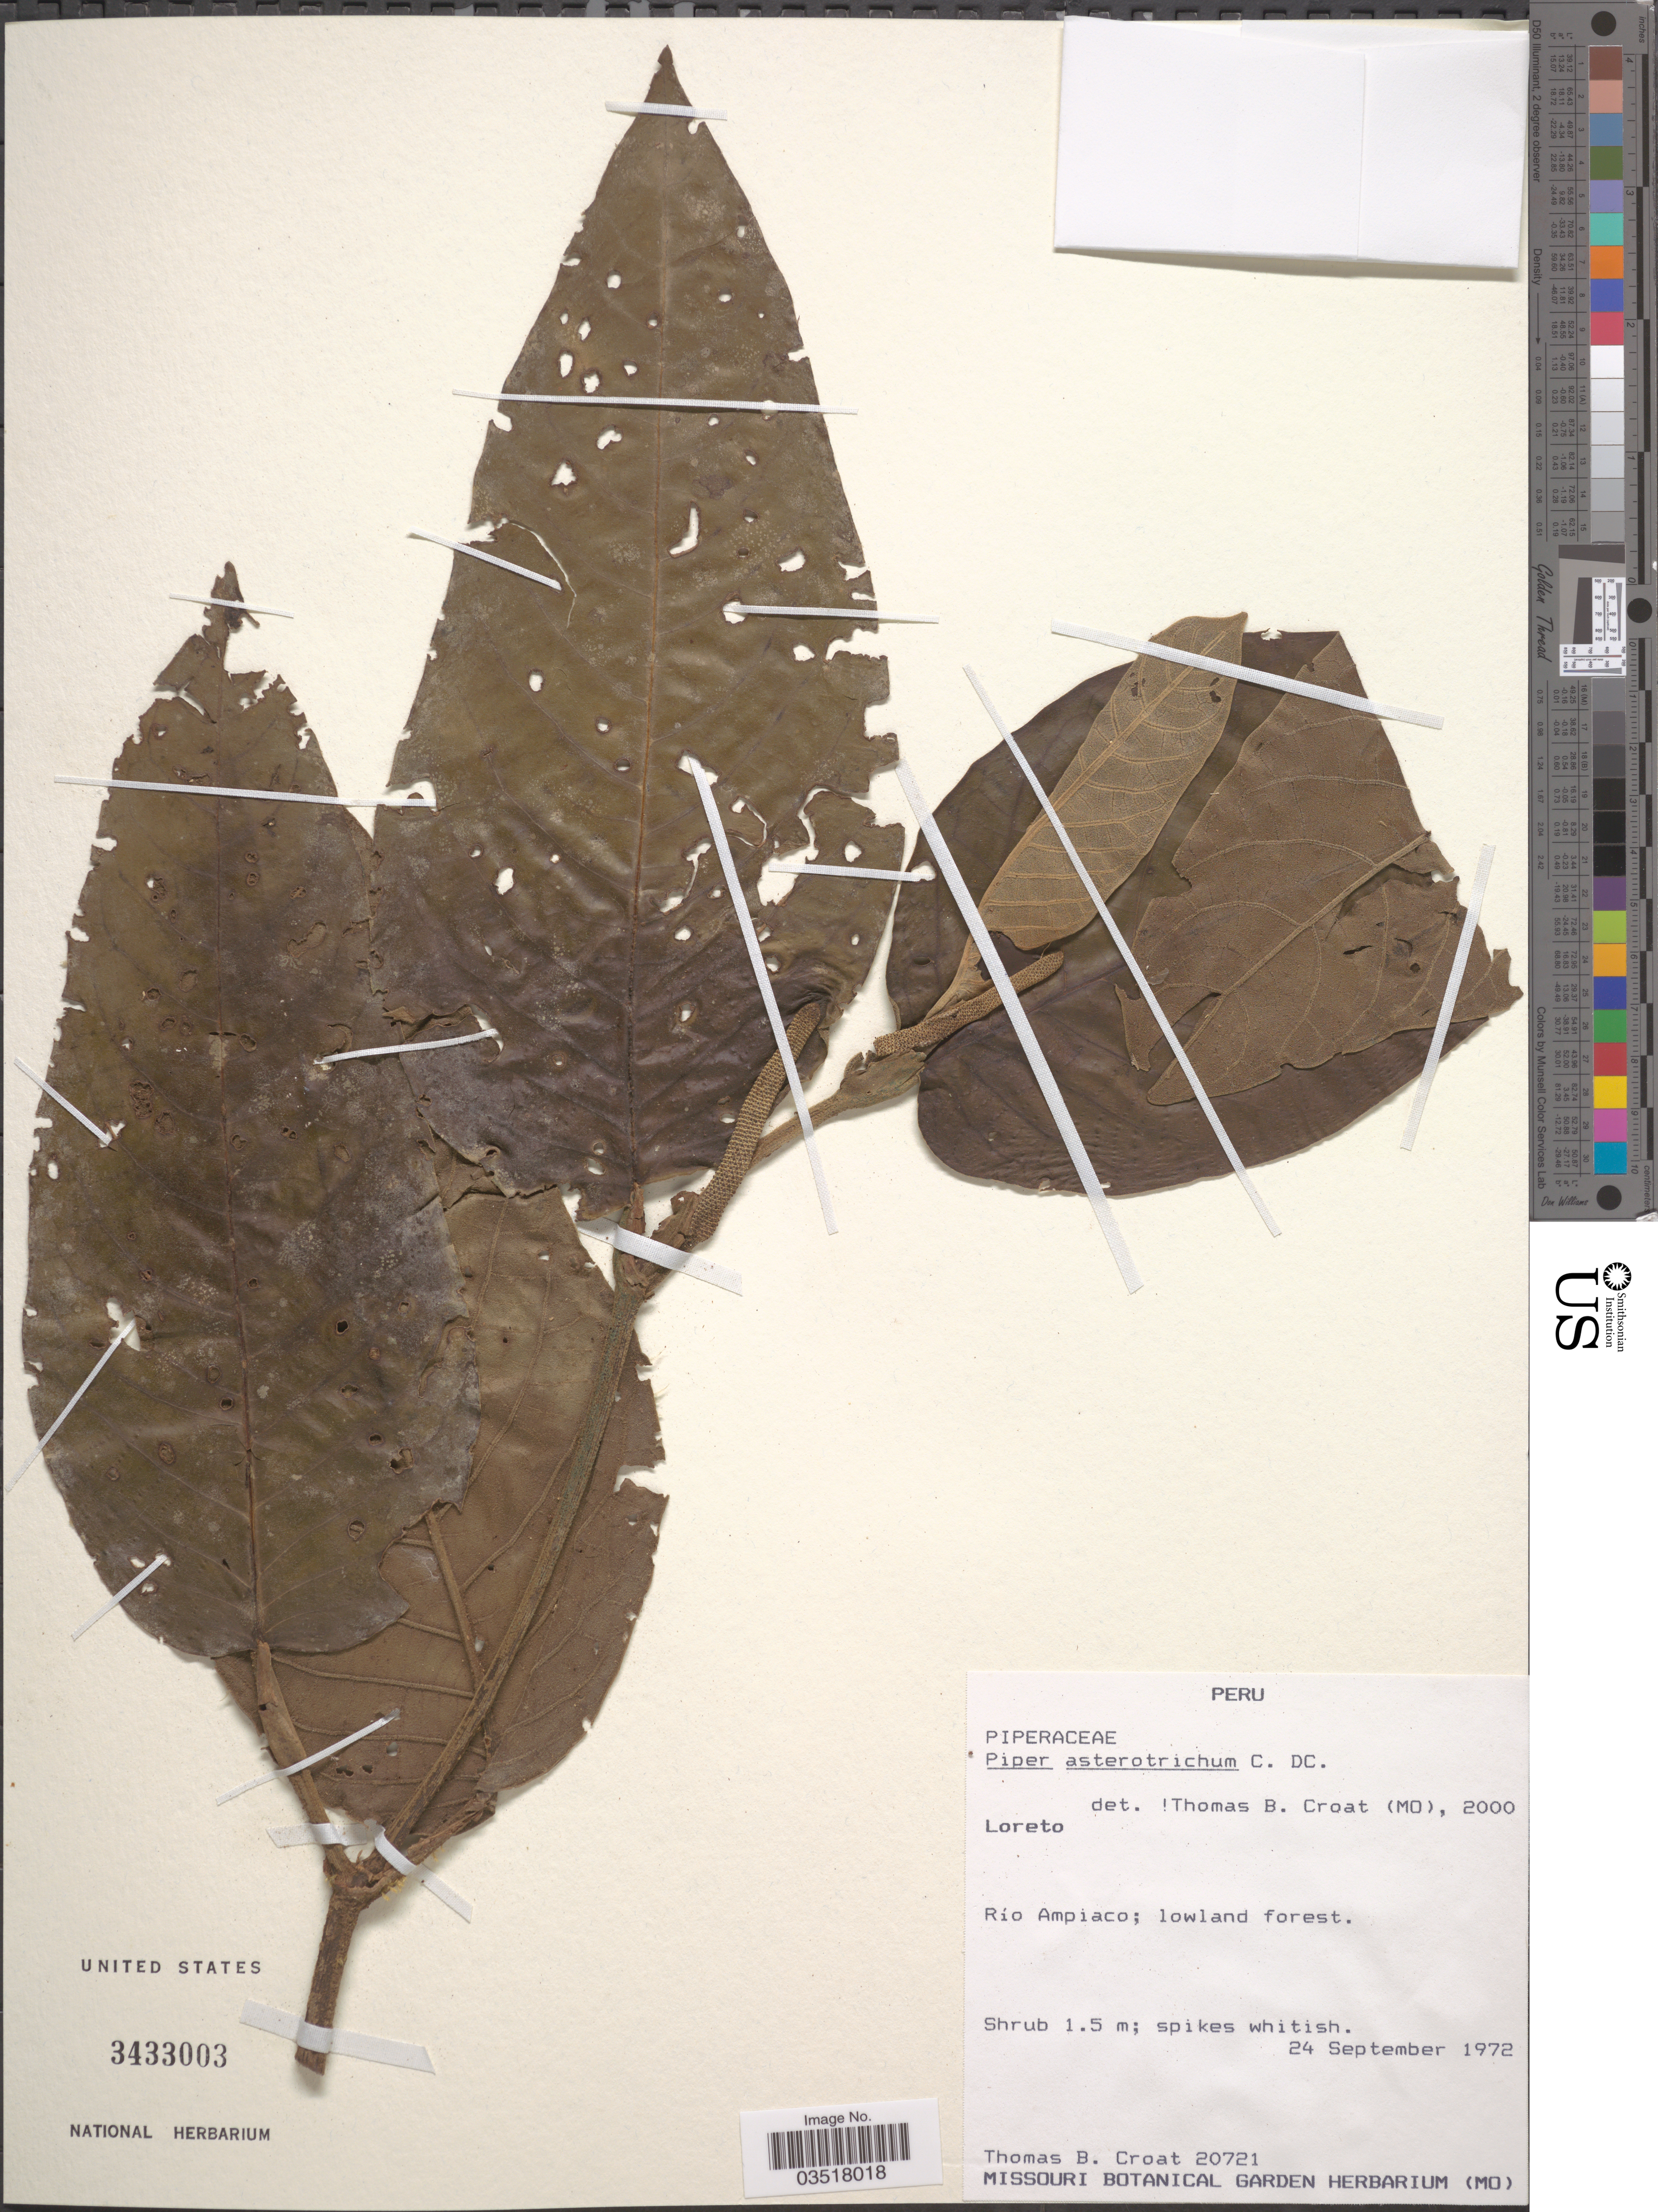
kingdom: Plantae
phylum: Tracheophyta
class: Magnoliopsida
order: Piperales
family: Piperaceae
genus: Piper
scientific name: Piper asterotrichum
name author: C. DC.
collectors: T. B. Croat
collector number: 20721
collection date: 1972-09-24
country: Peru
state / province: Loreto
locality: Río Ampiaco.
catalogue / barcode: US 3433003